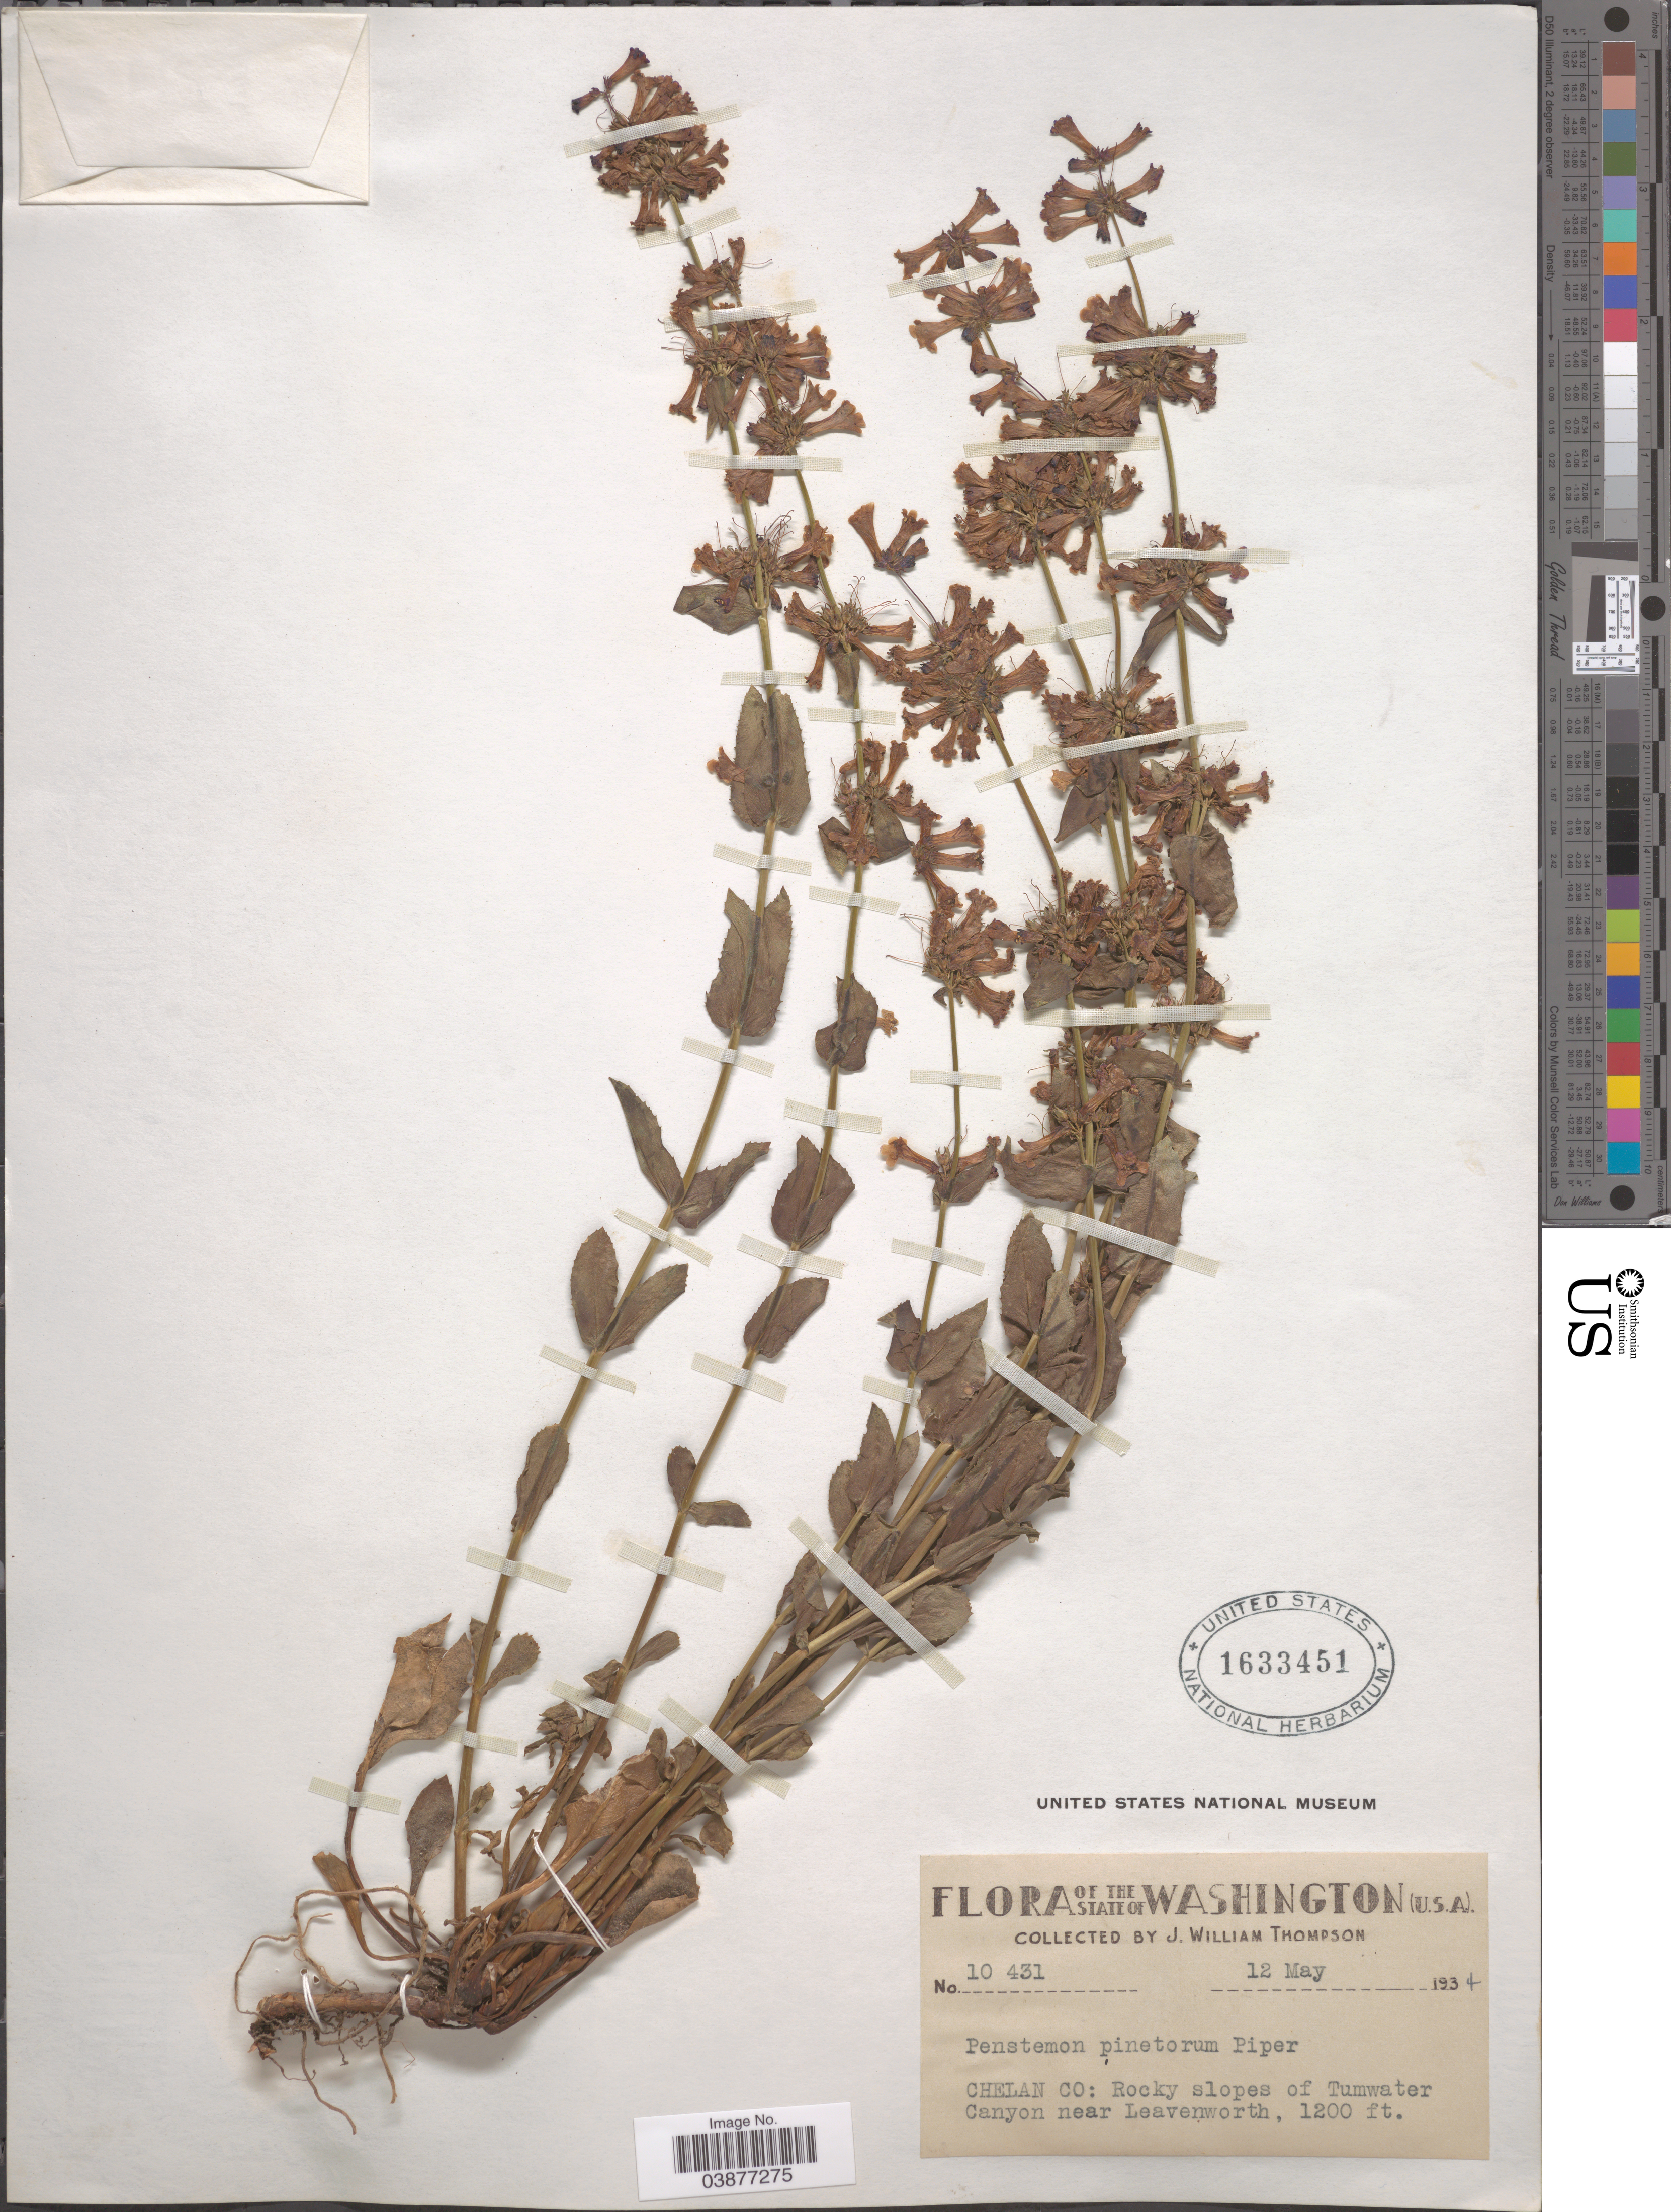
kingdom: Plantae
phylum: Tracheophyta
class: Magnoliopsida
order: Lamiales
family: Plantaginaceae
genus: Penstemon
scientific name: Penstemon pinetorum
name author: Piper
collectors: J. W. Thompson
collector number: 10431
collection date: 1934-05-12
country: United States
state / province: Washington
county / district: Chelan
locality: Chelan Co: Rocky slopes of Tumwater Canyon near Leavenworth.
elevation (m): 366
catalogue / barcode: US 1633451